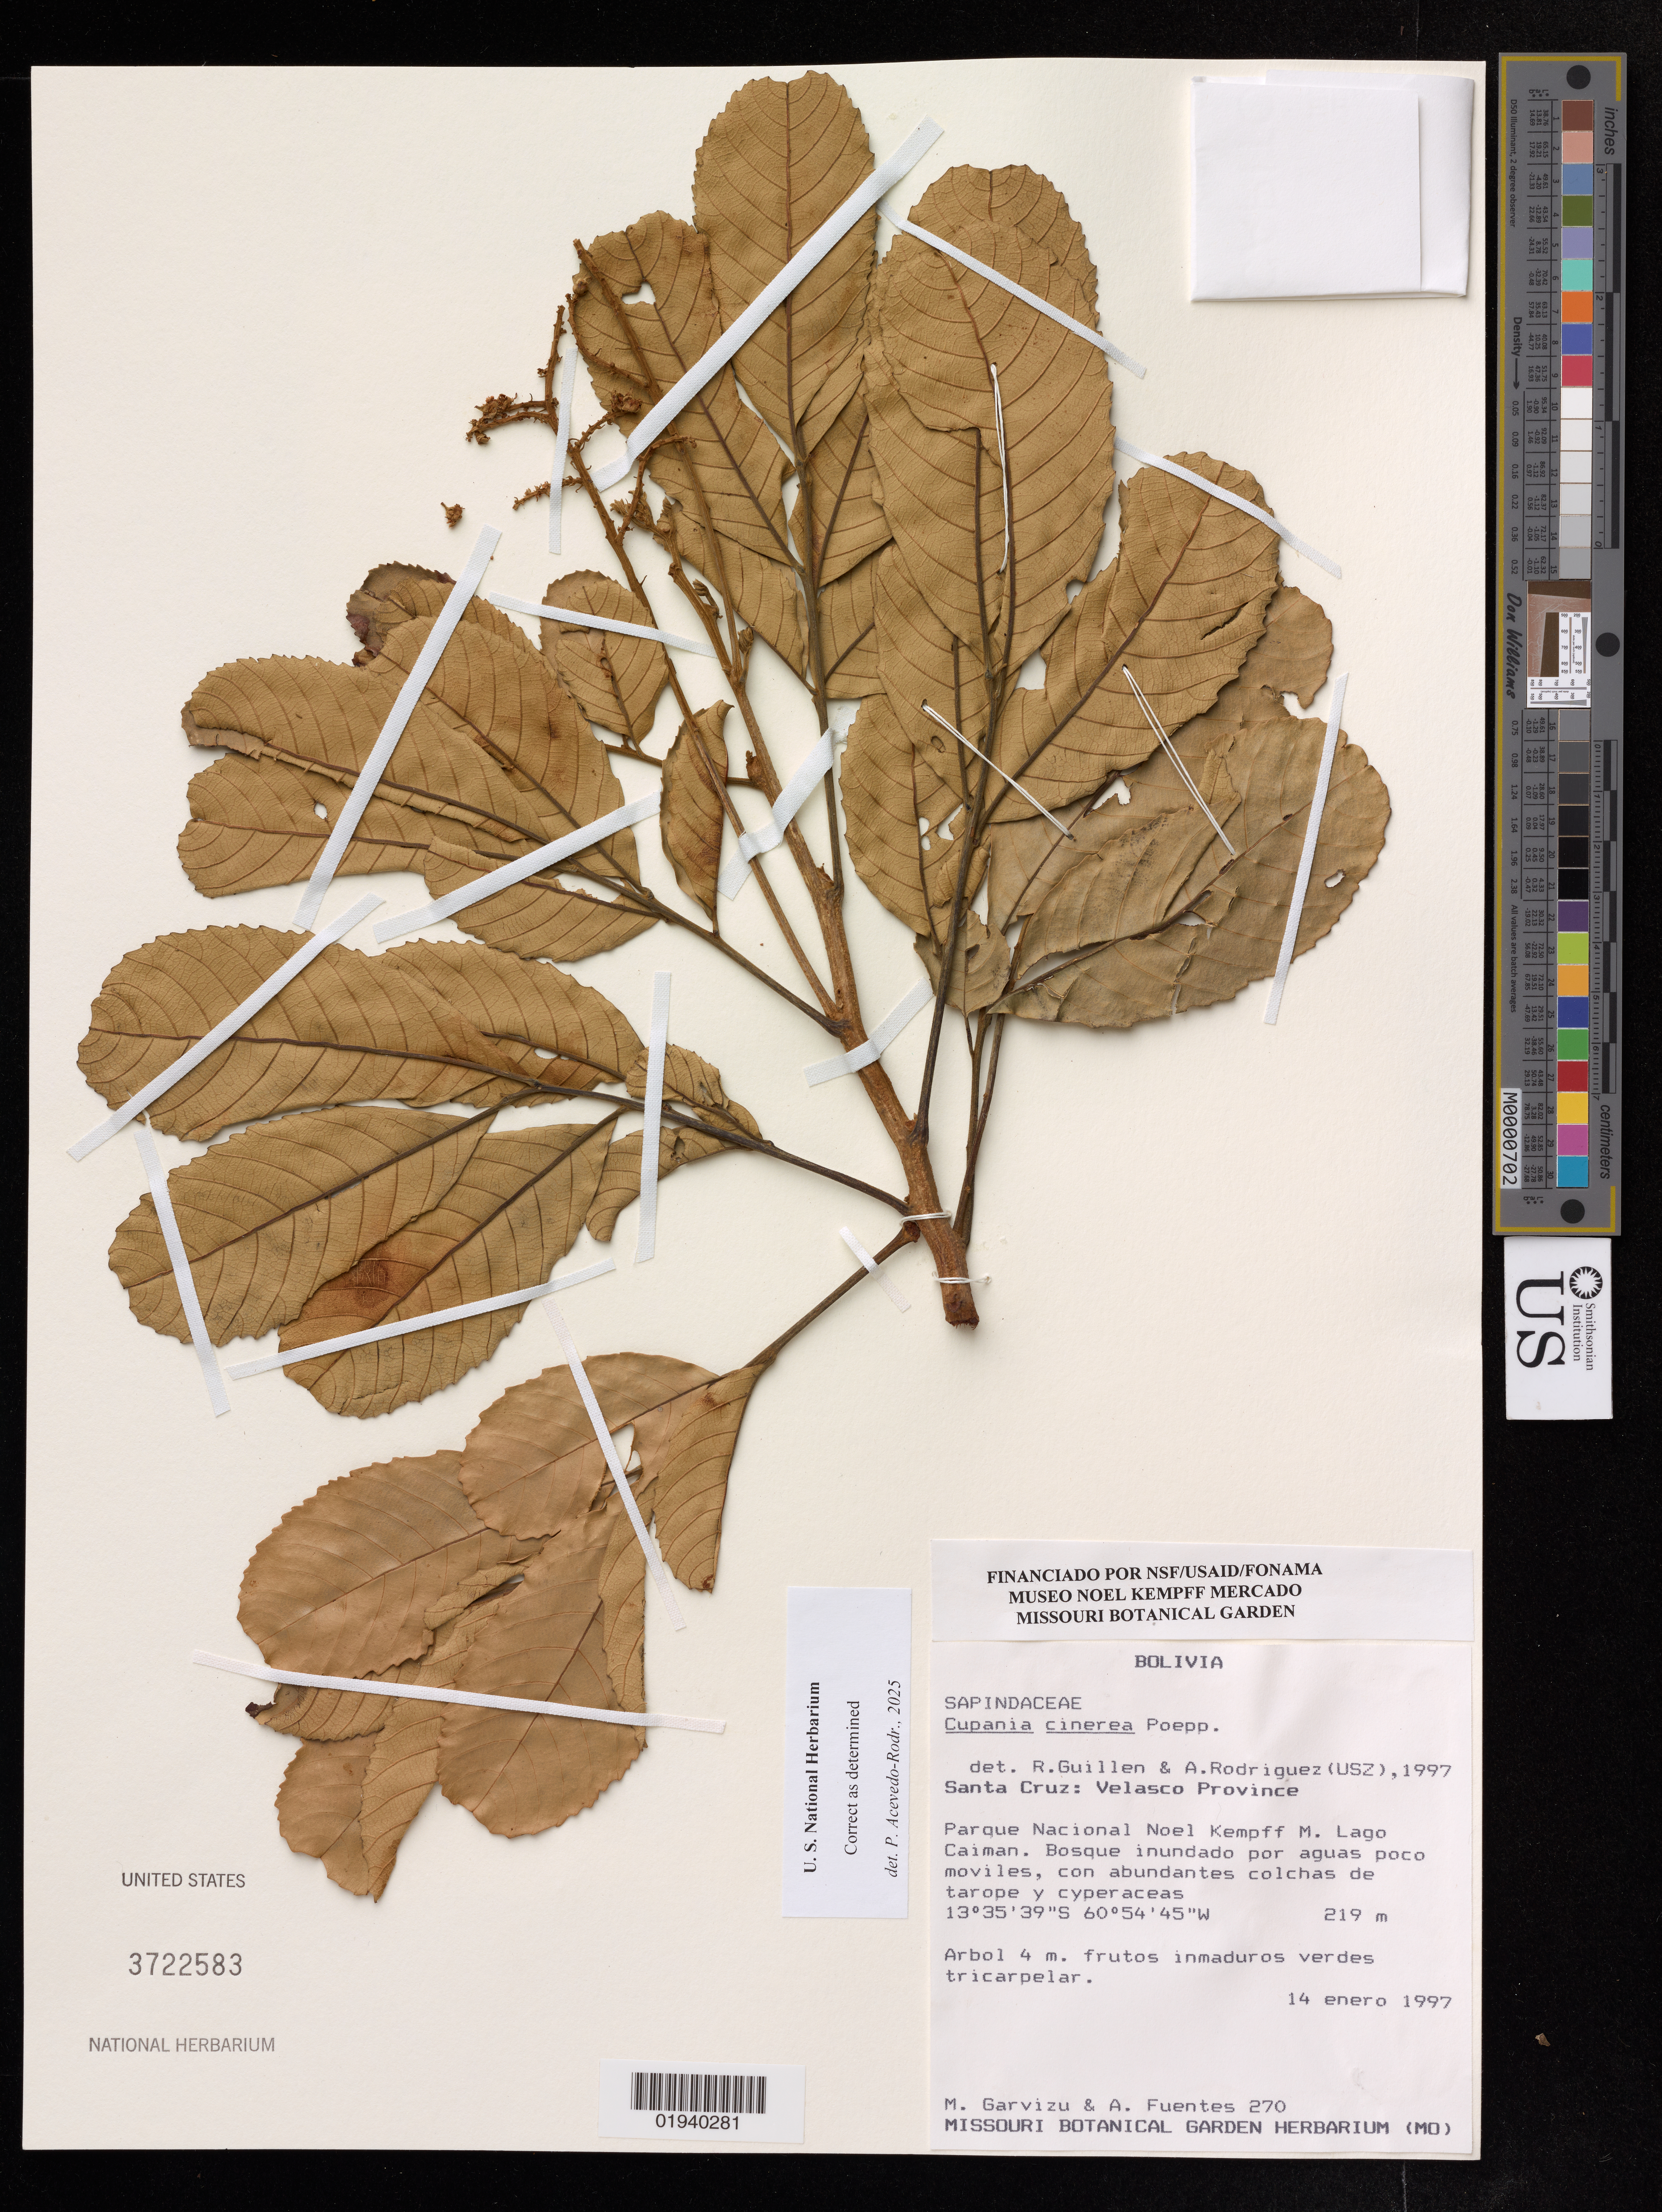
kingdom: Plantae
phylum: Tracheophyta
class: Magnoliopsida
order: Sapindales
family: Sapindaceae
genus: Cupania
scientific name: Cupania cinerea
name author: Poepp. & Endl.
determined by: Acevedo-Rodriguez, P., (US), Smithsonian Institution - National Museum of Natural History (UNITED STATES)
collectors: M. Garvizu, A. F. Fuentes & R. Guillen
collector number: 270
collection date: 1997-01-14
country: Bolivia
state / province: Santa Cruz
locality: Velasco Province. Parque Nacional Noel Kempff M. Lago Caiman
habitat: Bosque inundado por aguas poco moviles, con abundantes colchas de tarope y cyperaceas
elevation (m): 219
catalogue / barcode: US 3722583